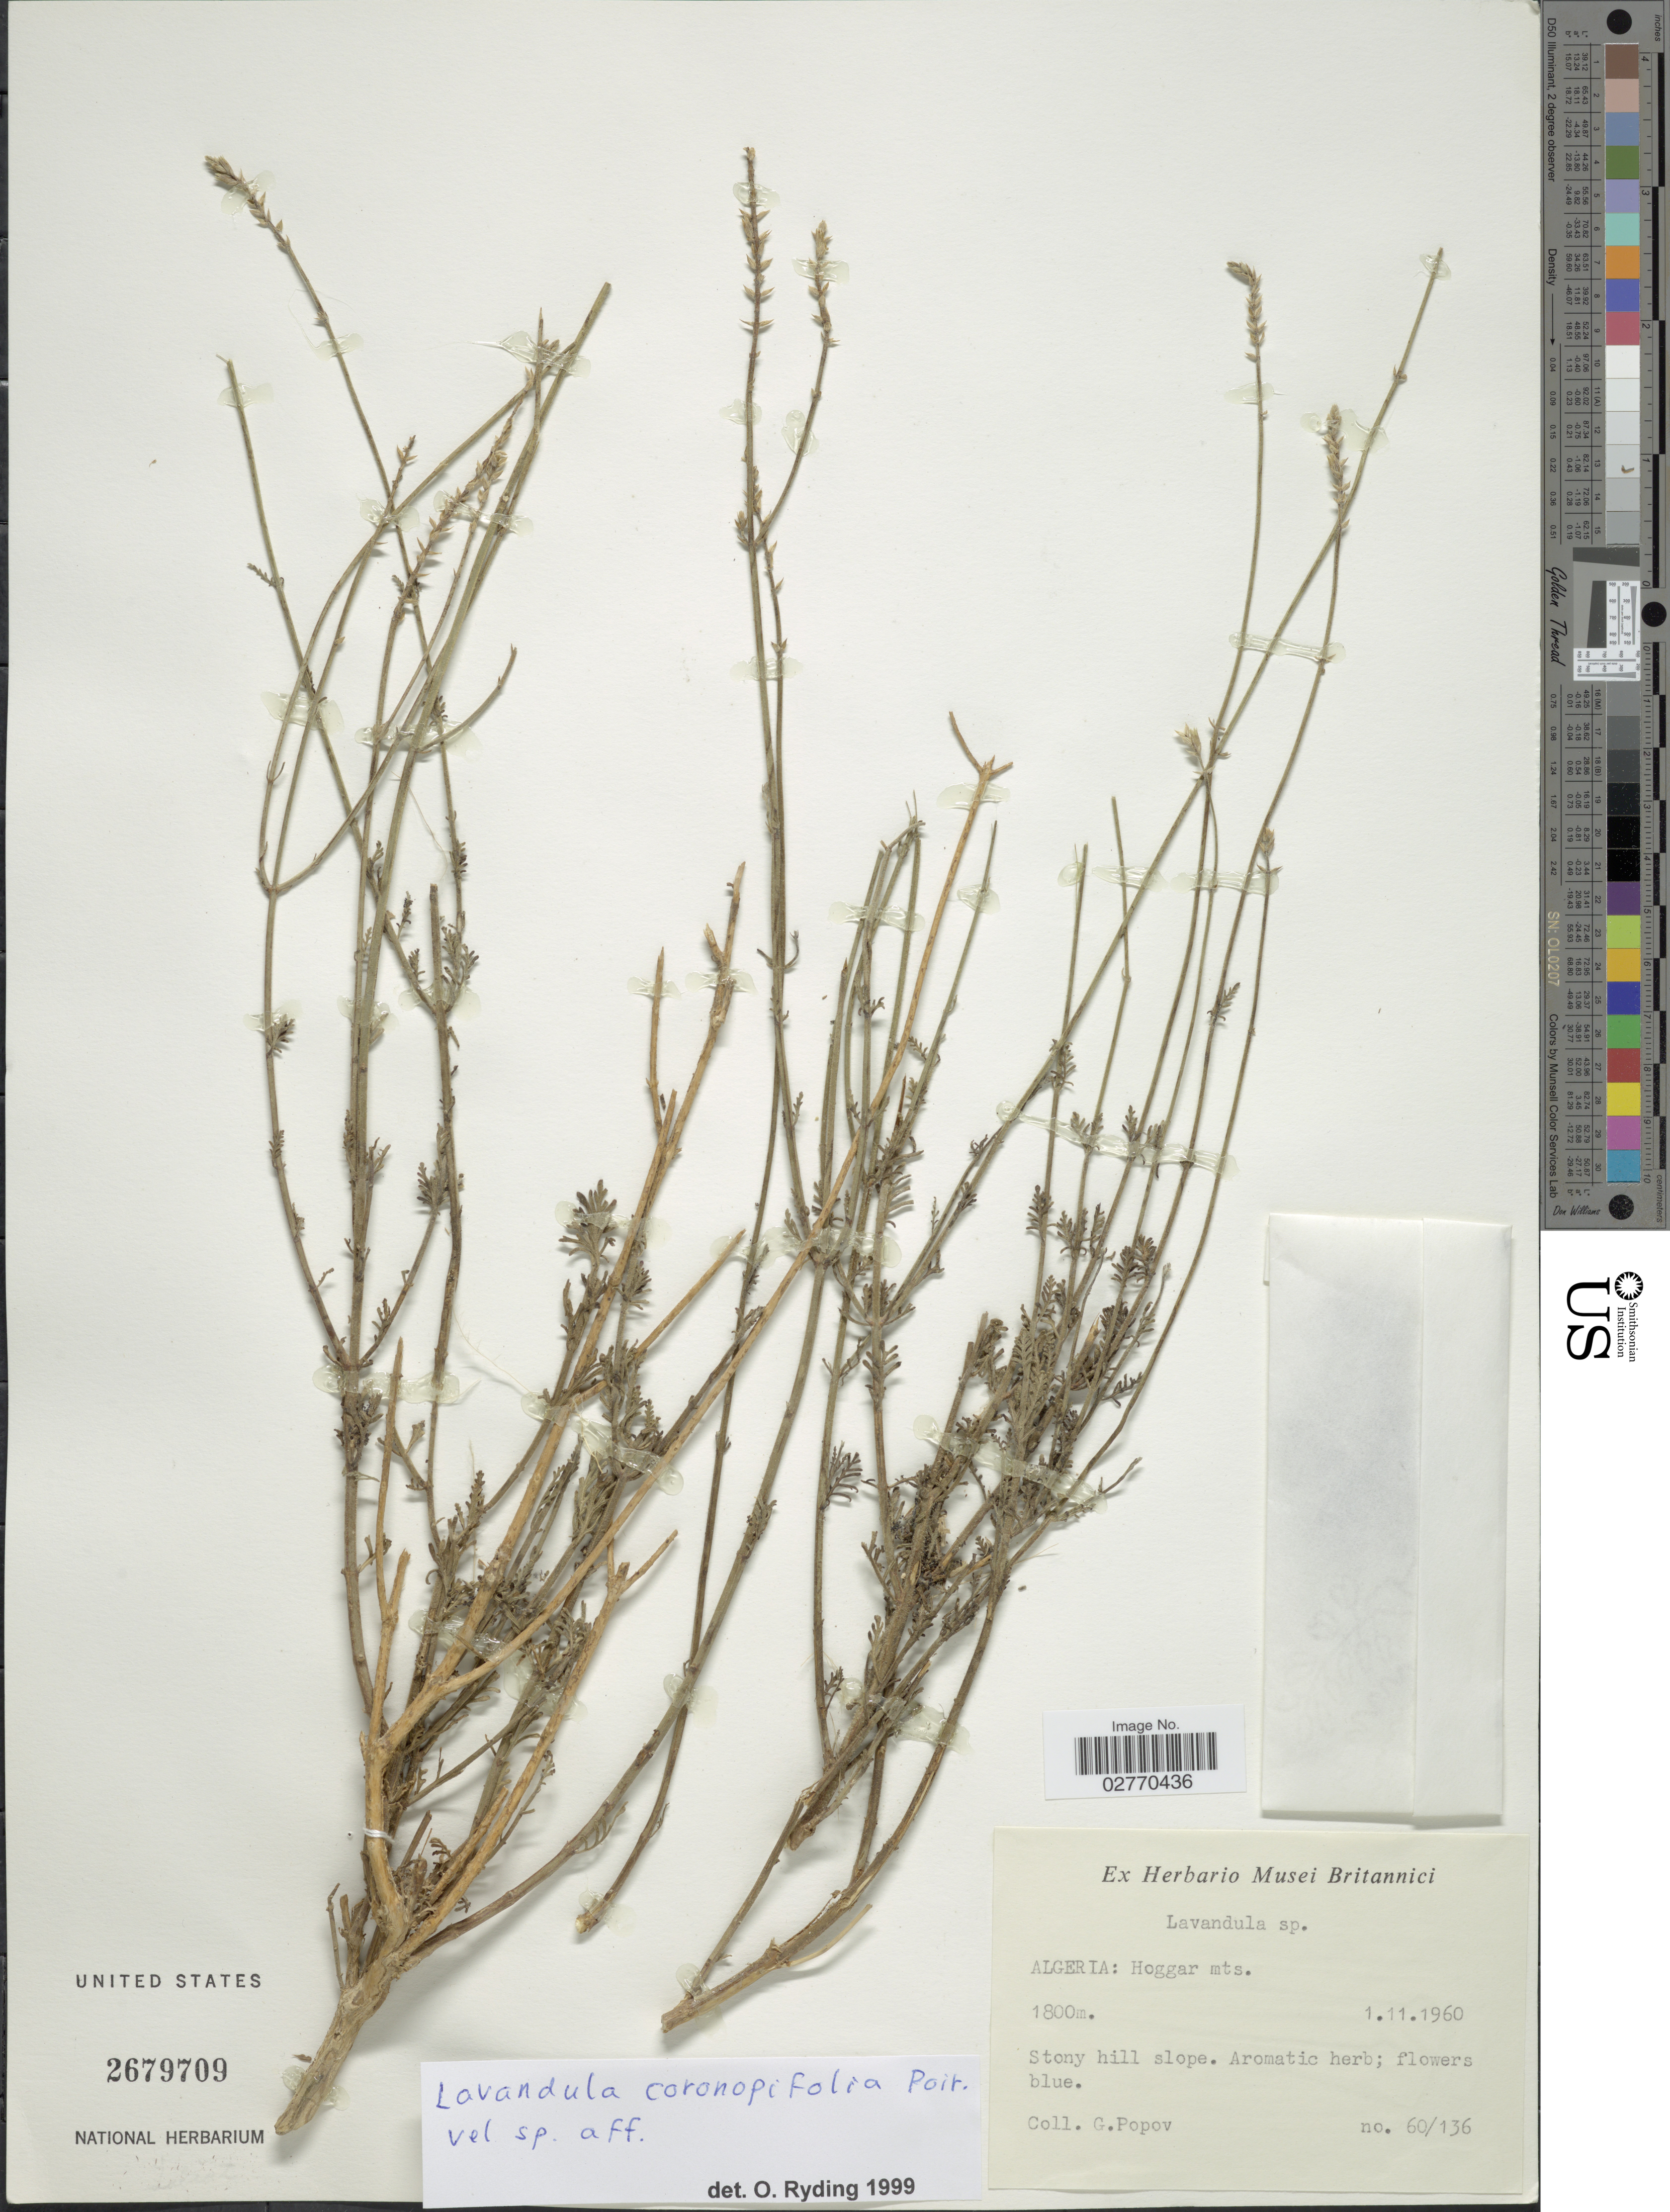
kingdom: Plantae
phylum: Tracheophyta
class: Magnoliopsida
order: Lamiales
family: Lamiaceae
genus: Lavandula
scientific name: Lavandula coronopifolia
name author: Poir.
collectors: G. Popov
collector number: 60/136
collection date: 1960-11-01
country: Algeria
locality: Hoggar mts.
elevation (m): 1800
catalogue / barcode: US 2679709